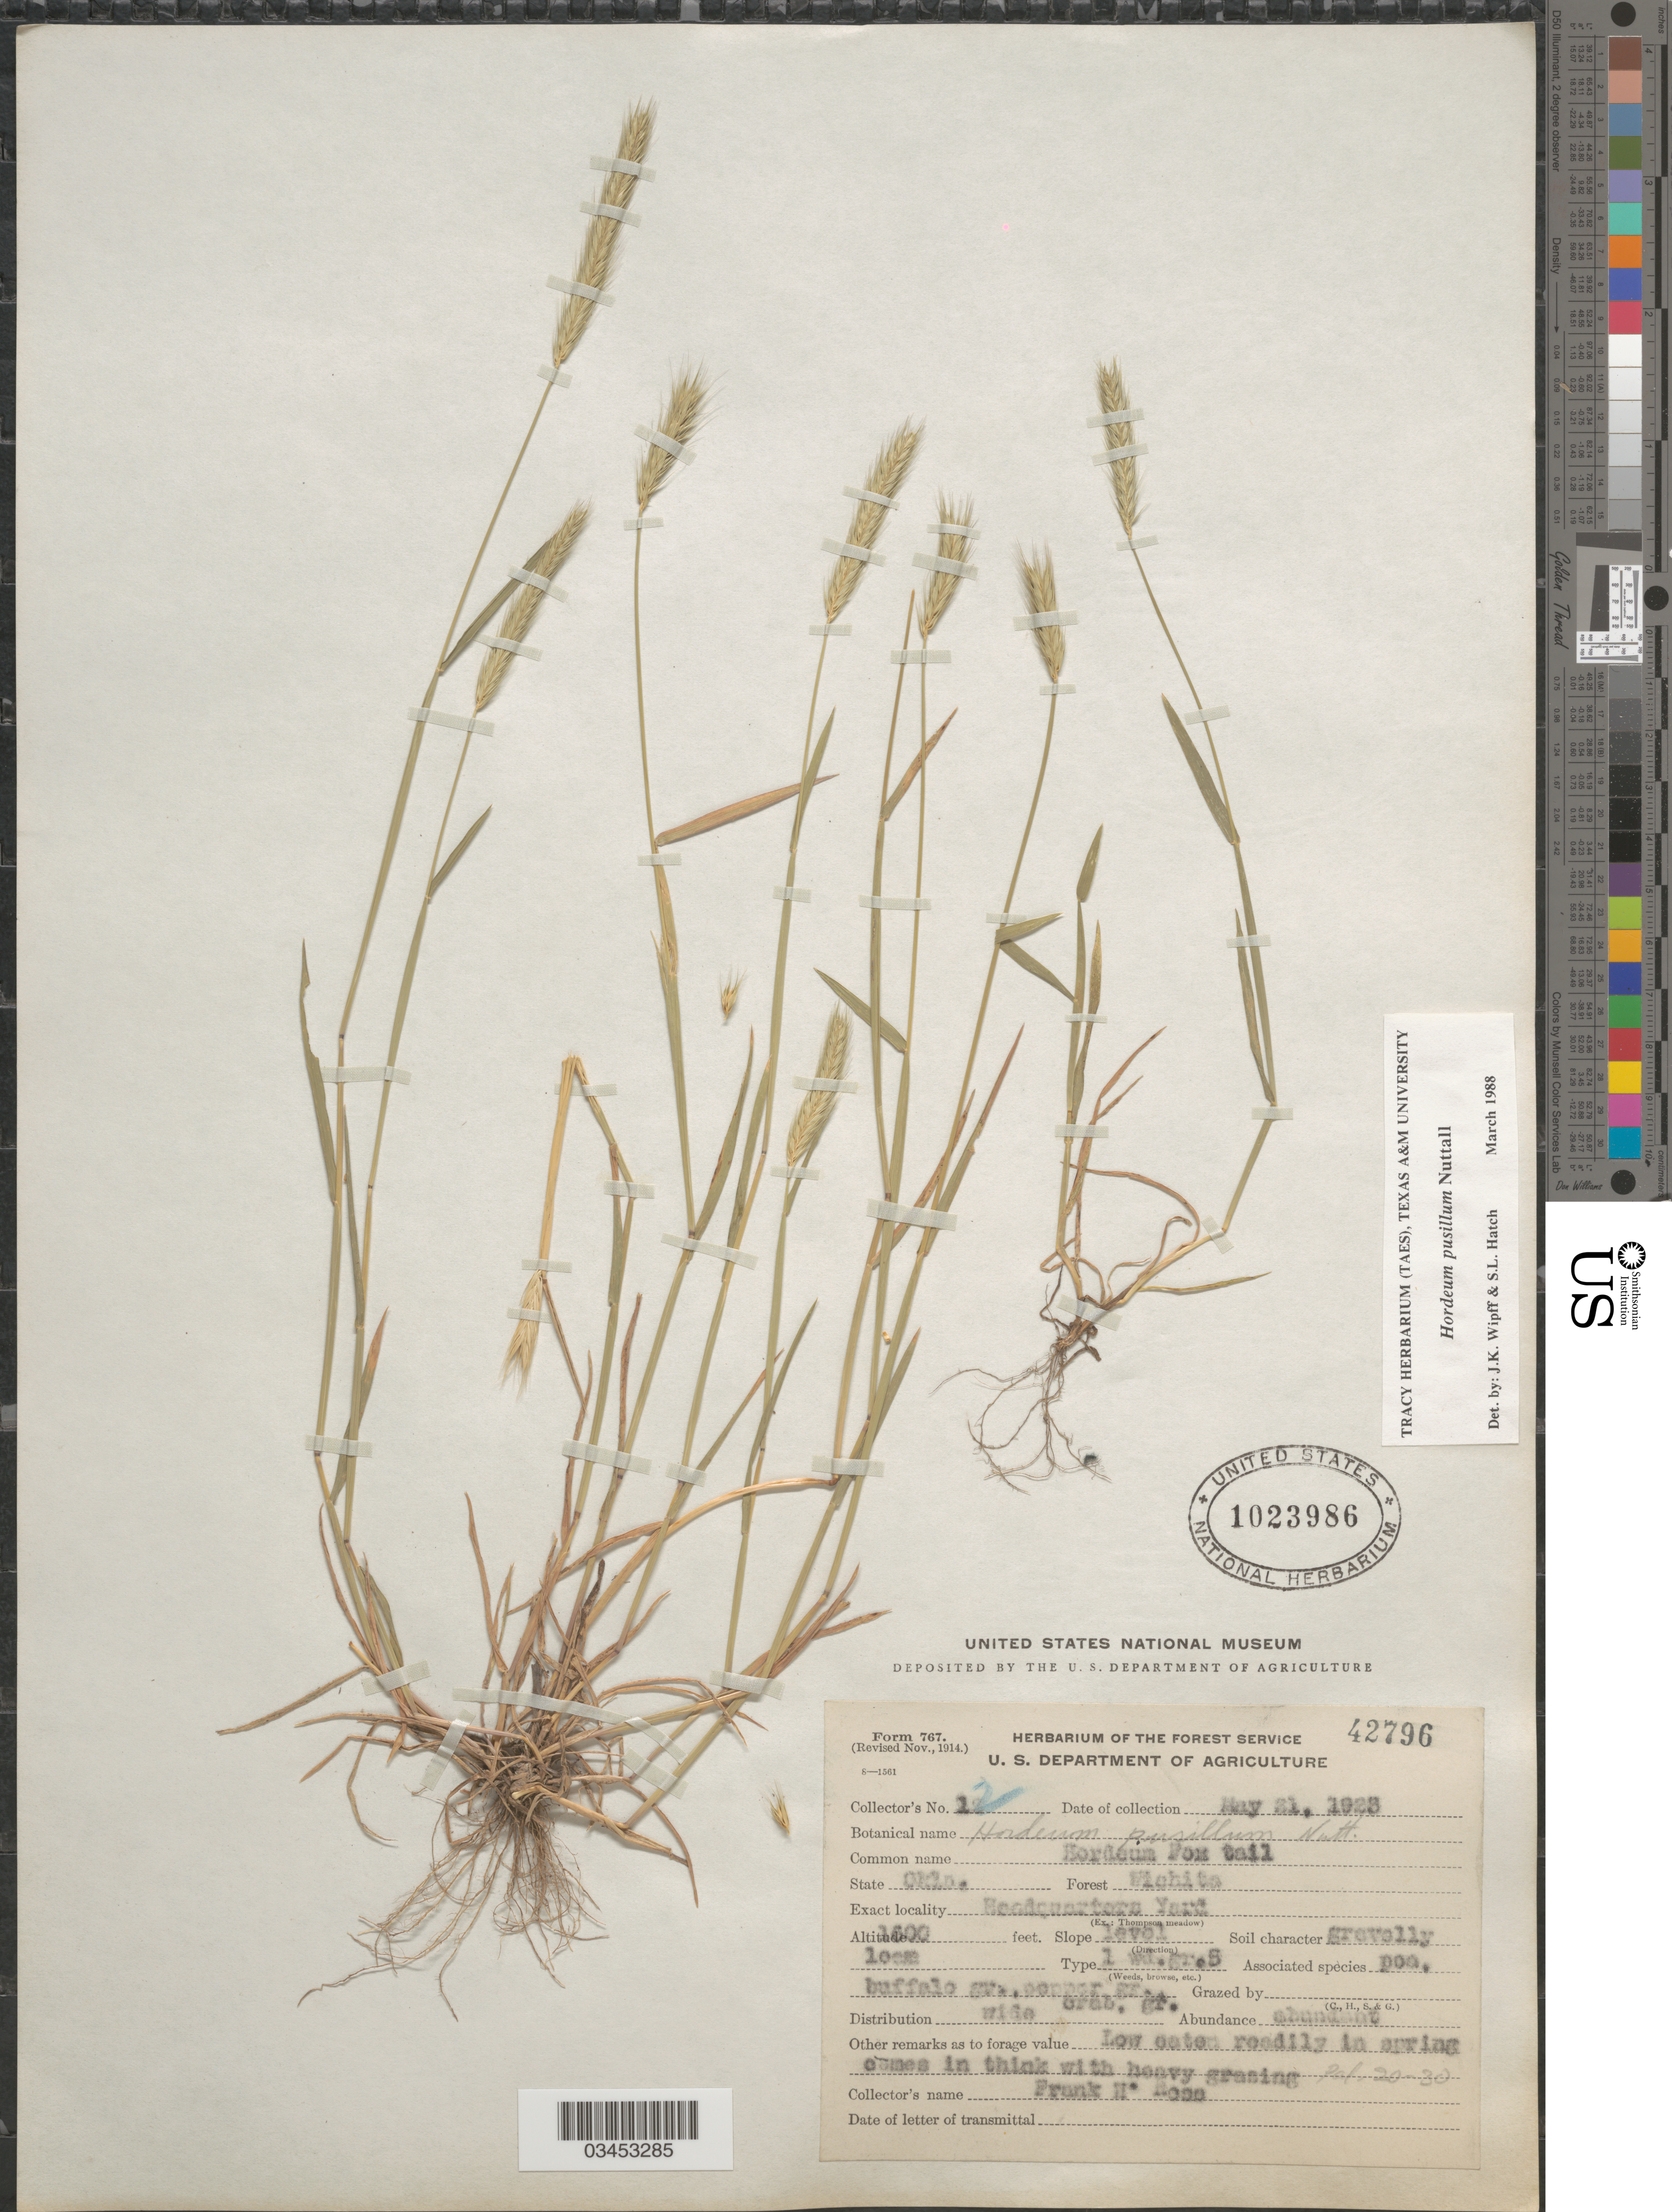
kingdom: Plantae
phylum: Tracheophyta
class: Liliopsida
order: Poales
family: Poaceae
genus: Hordeum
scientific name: Hordeum pusillum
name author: Nutt.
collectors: F. H. Rose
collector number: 22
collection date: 1923-05-31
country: United States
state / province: Oklahoma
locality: Forest Wichita. Headquarters Yard. Slope level.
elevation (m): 488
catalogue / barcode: US 1023986